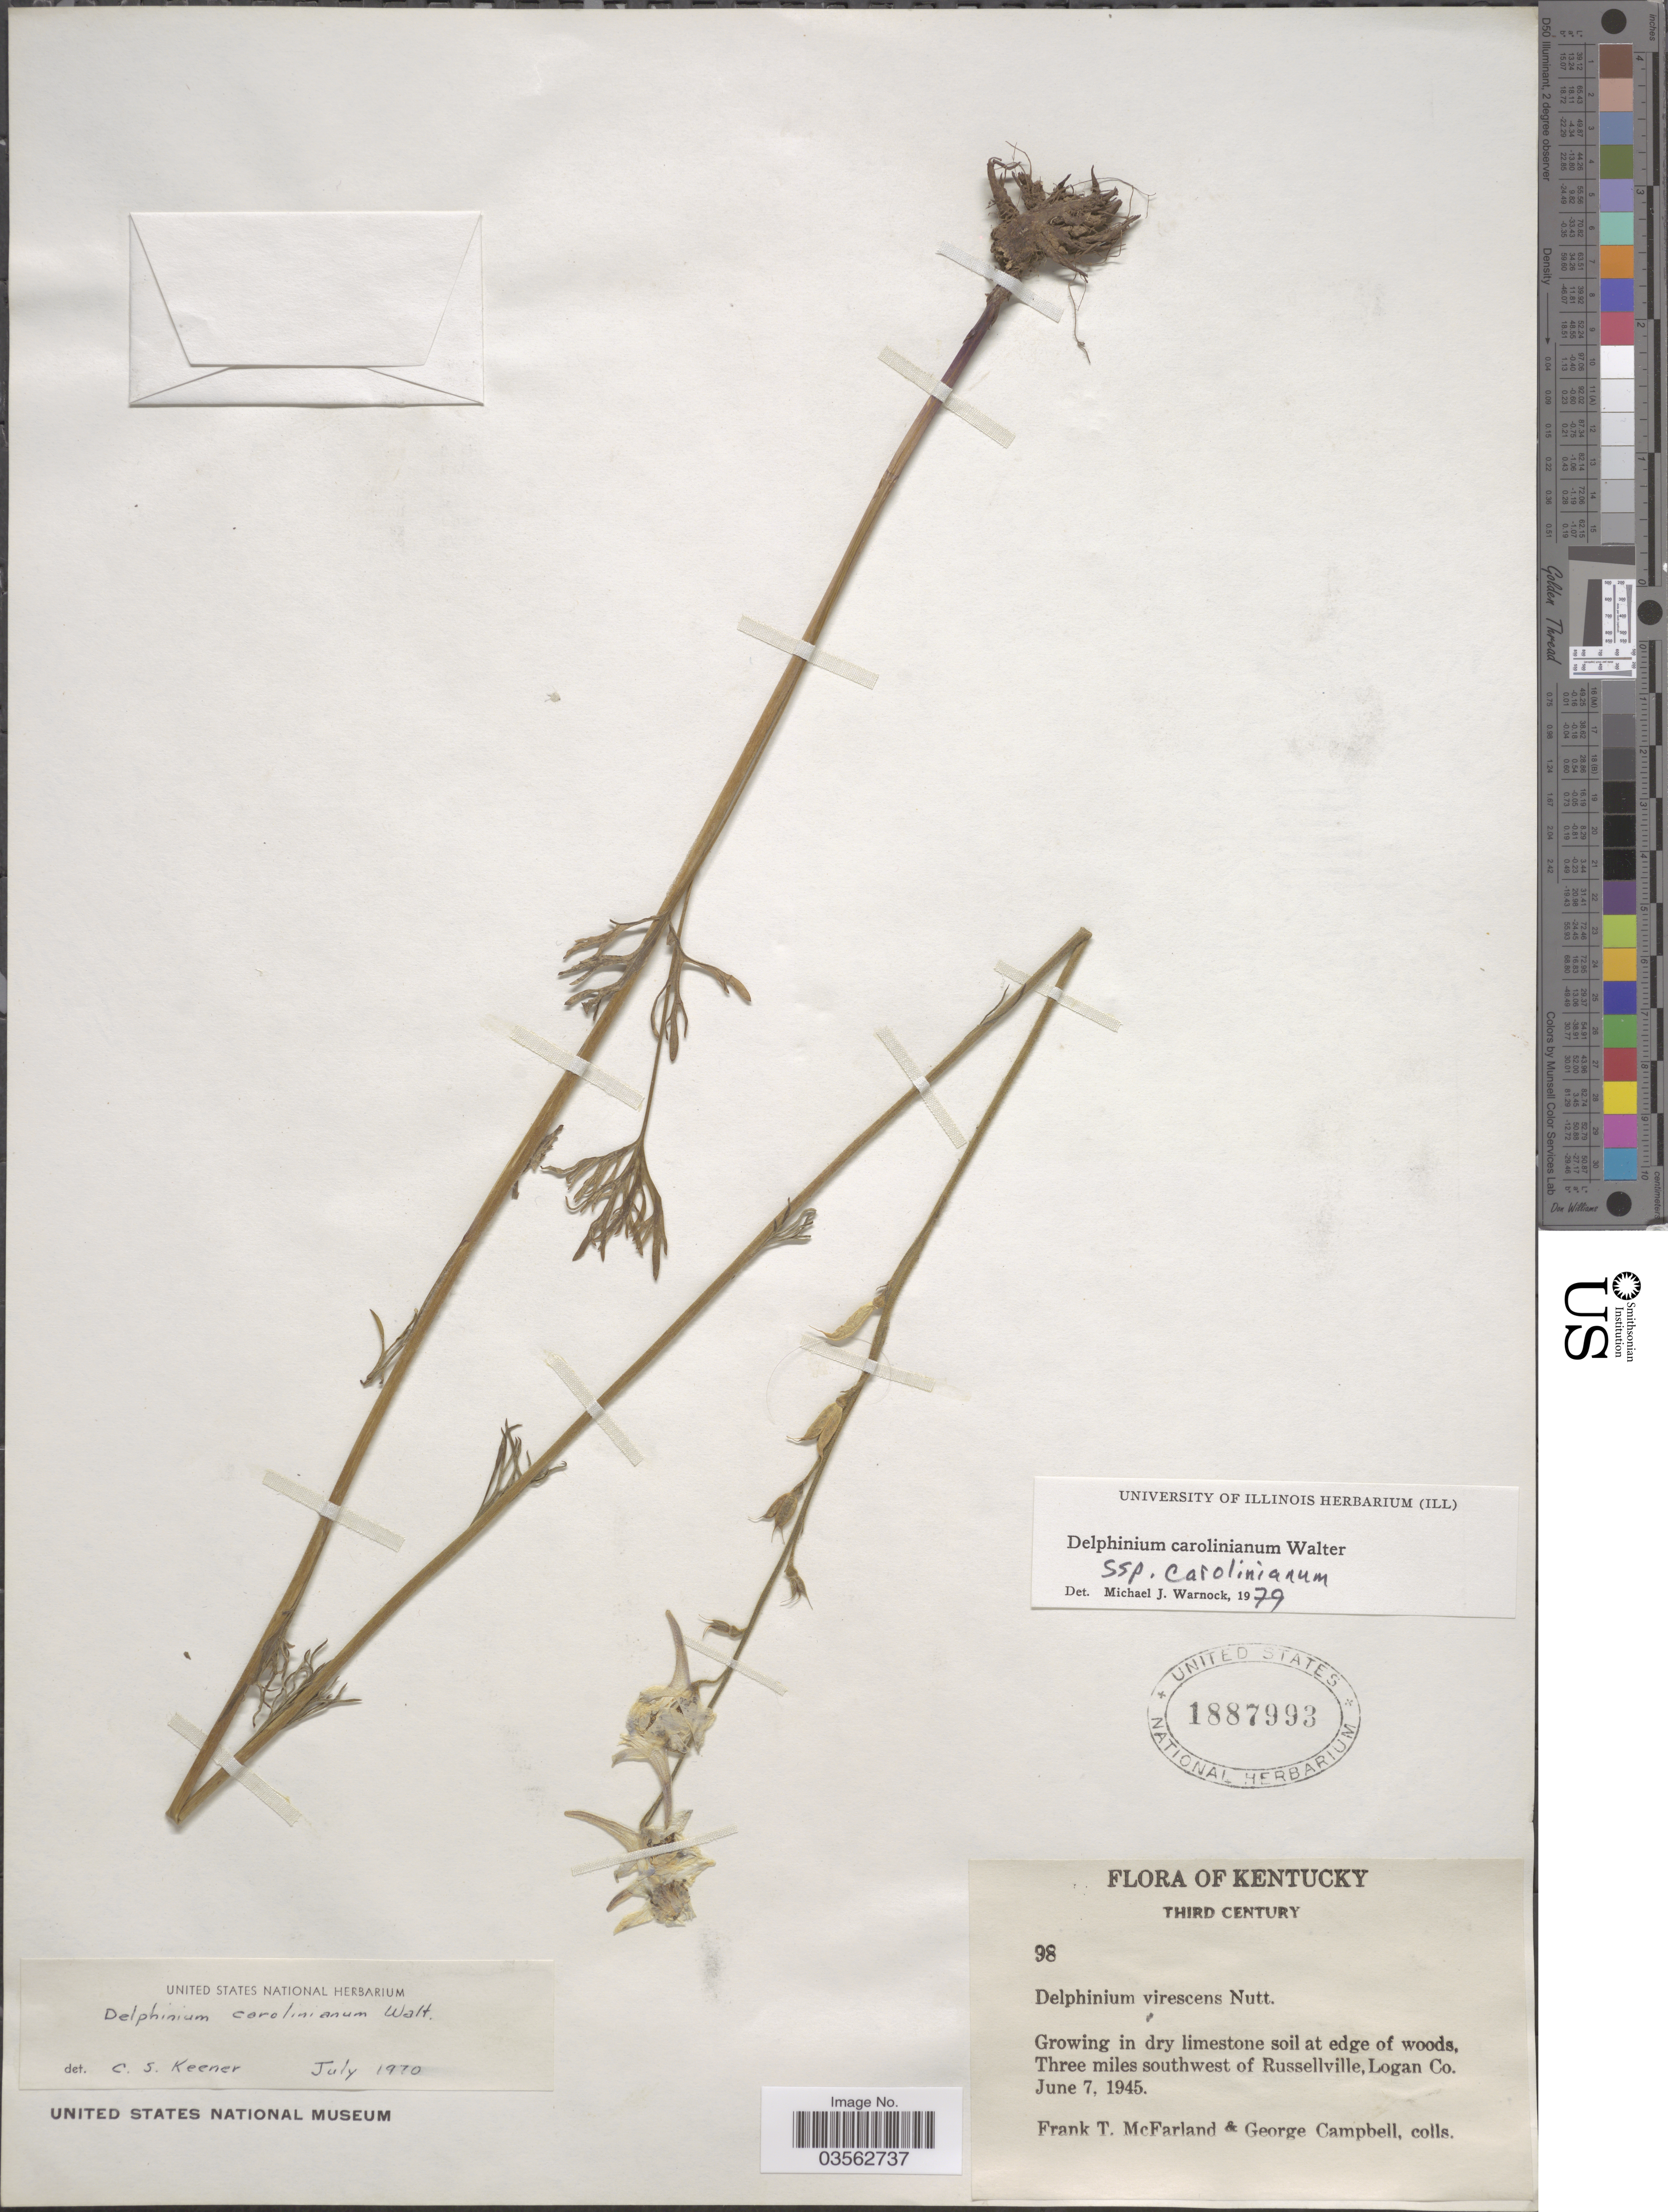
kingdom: Plantae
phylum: Tracheophyta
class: Magnoliopsida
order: Ranunculales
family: Ranunculaceae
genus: Delphinium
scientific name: Delphinium carolinianum subsp. carolinianum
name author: Walter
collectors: F. McFarland & G. Campbell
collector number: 98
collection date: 1945-06-07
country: United States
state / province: Kentucky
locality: Three miles southwest of Russellville, Logan Co.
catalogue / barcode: US 1887993